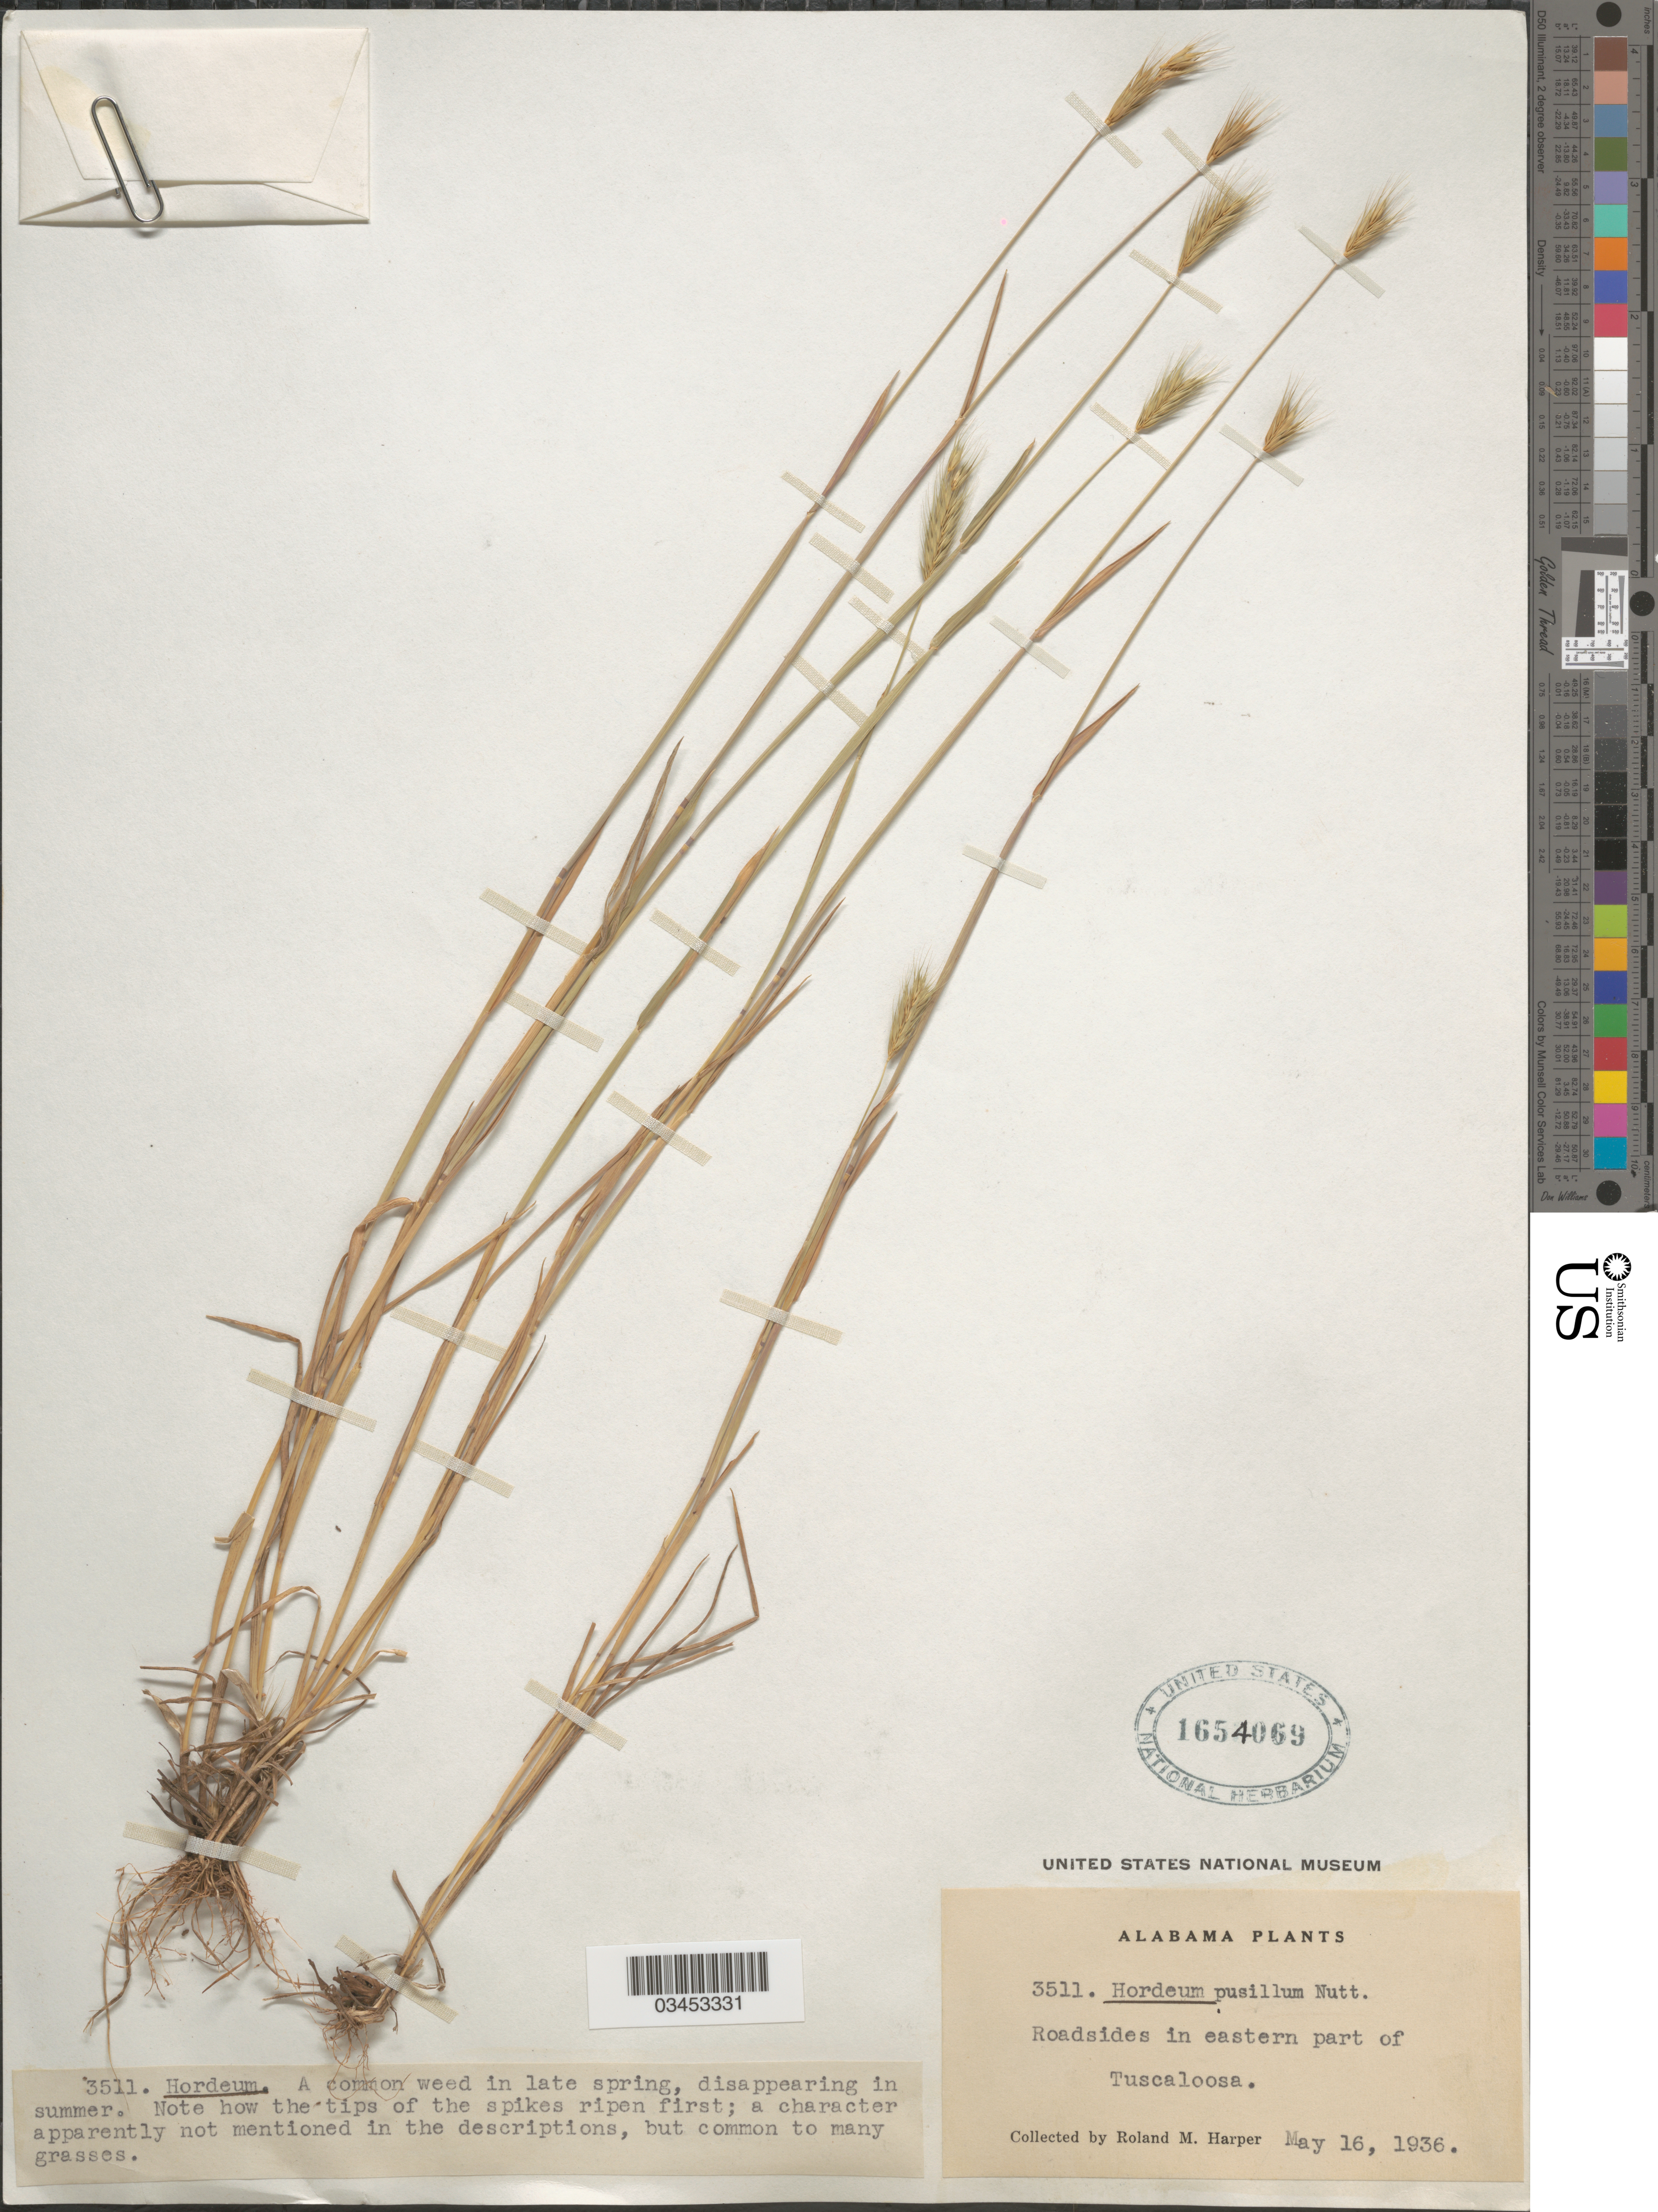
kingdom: Plantae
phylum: Tracheophyta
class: Liliopsida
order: Poales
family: Poaceae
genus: Hordeum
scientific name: Hordeum pusillum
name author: Nutt.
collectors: R. M. Harper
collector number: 3511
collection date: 1936-05-16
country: United States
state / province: Alabama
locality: Roadsides in eastern part of Tuscaloosa.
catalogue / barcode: US 1654069